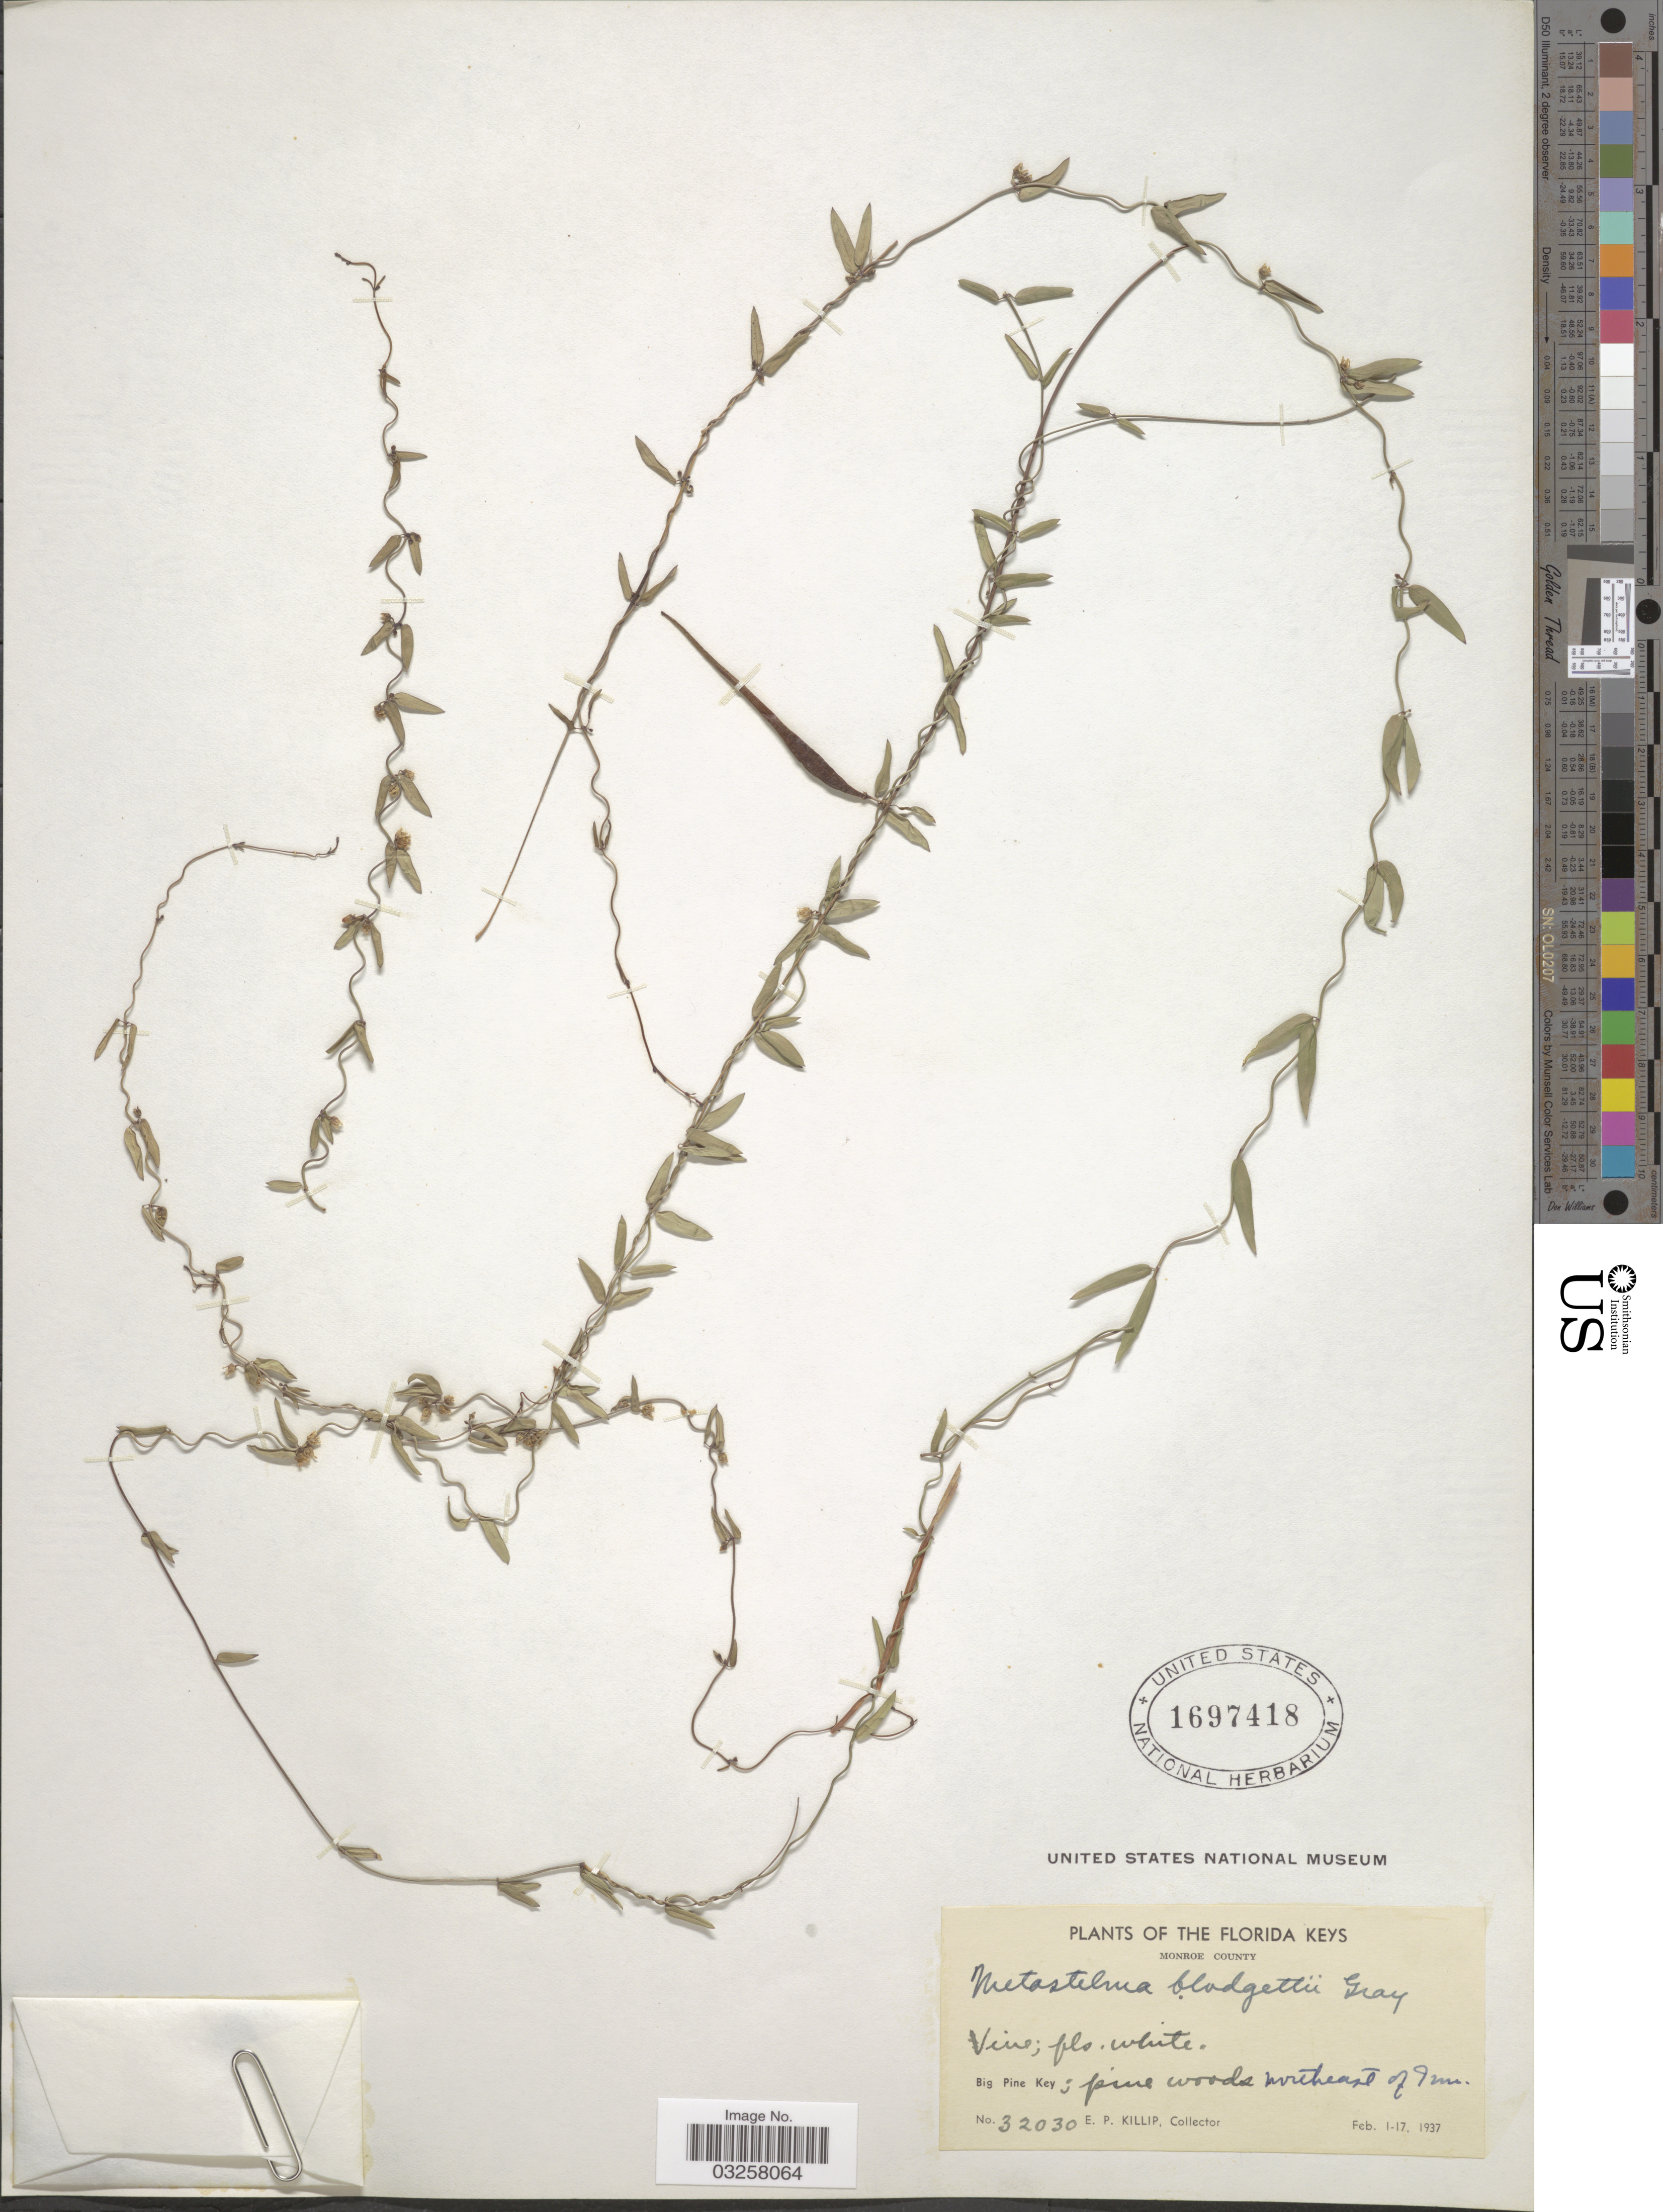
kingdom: Plantae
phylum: Tracheophyta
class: Magnoliopsida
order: Gentianales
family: Apocynaceae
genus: Metastelma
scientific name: Metastelma blodgettii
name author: A. Gray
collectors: E. P. Killip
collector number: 32030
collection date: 1937-02-01/1937-02-17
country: United States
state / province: Florida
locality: The Florida Keys. Monroe County. Big Pine Key; pine woods northeast of Inn.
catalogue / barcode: US 1697418